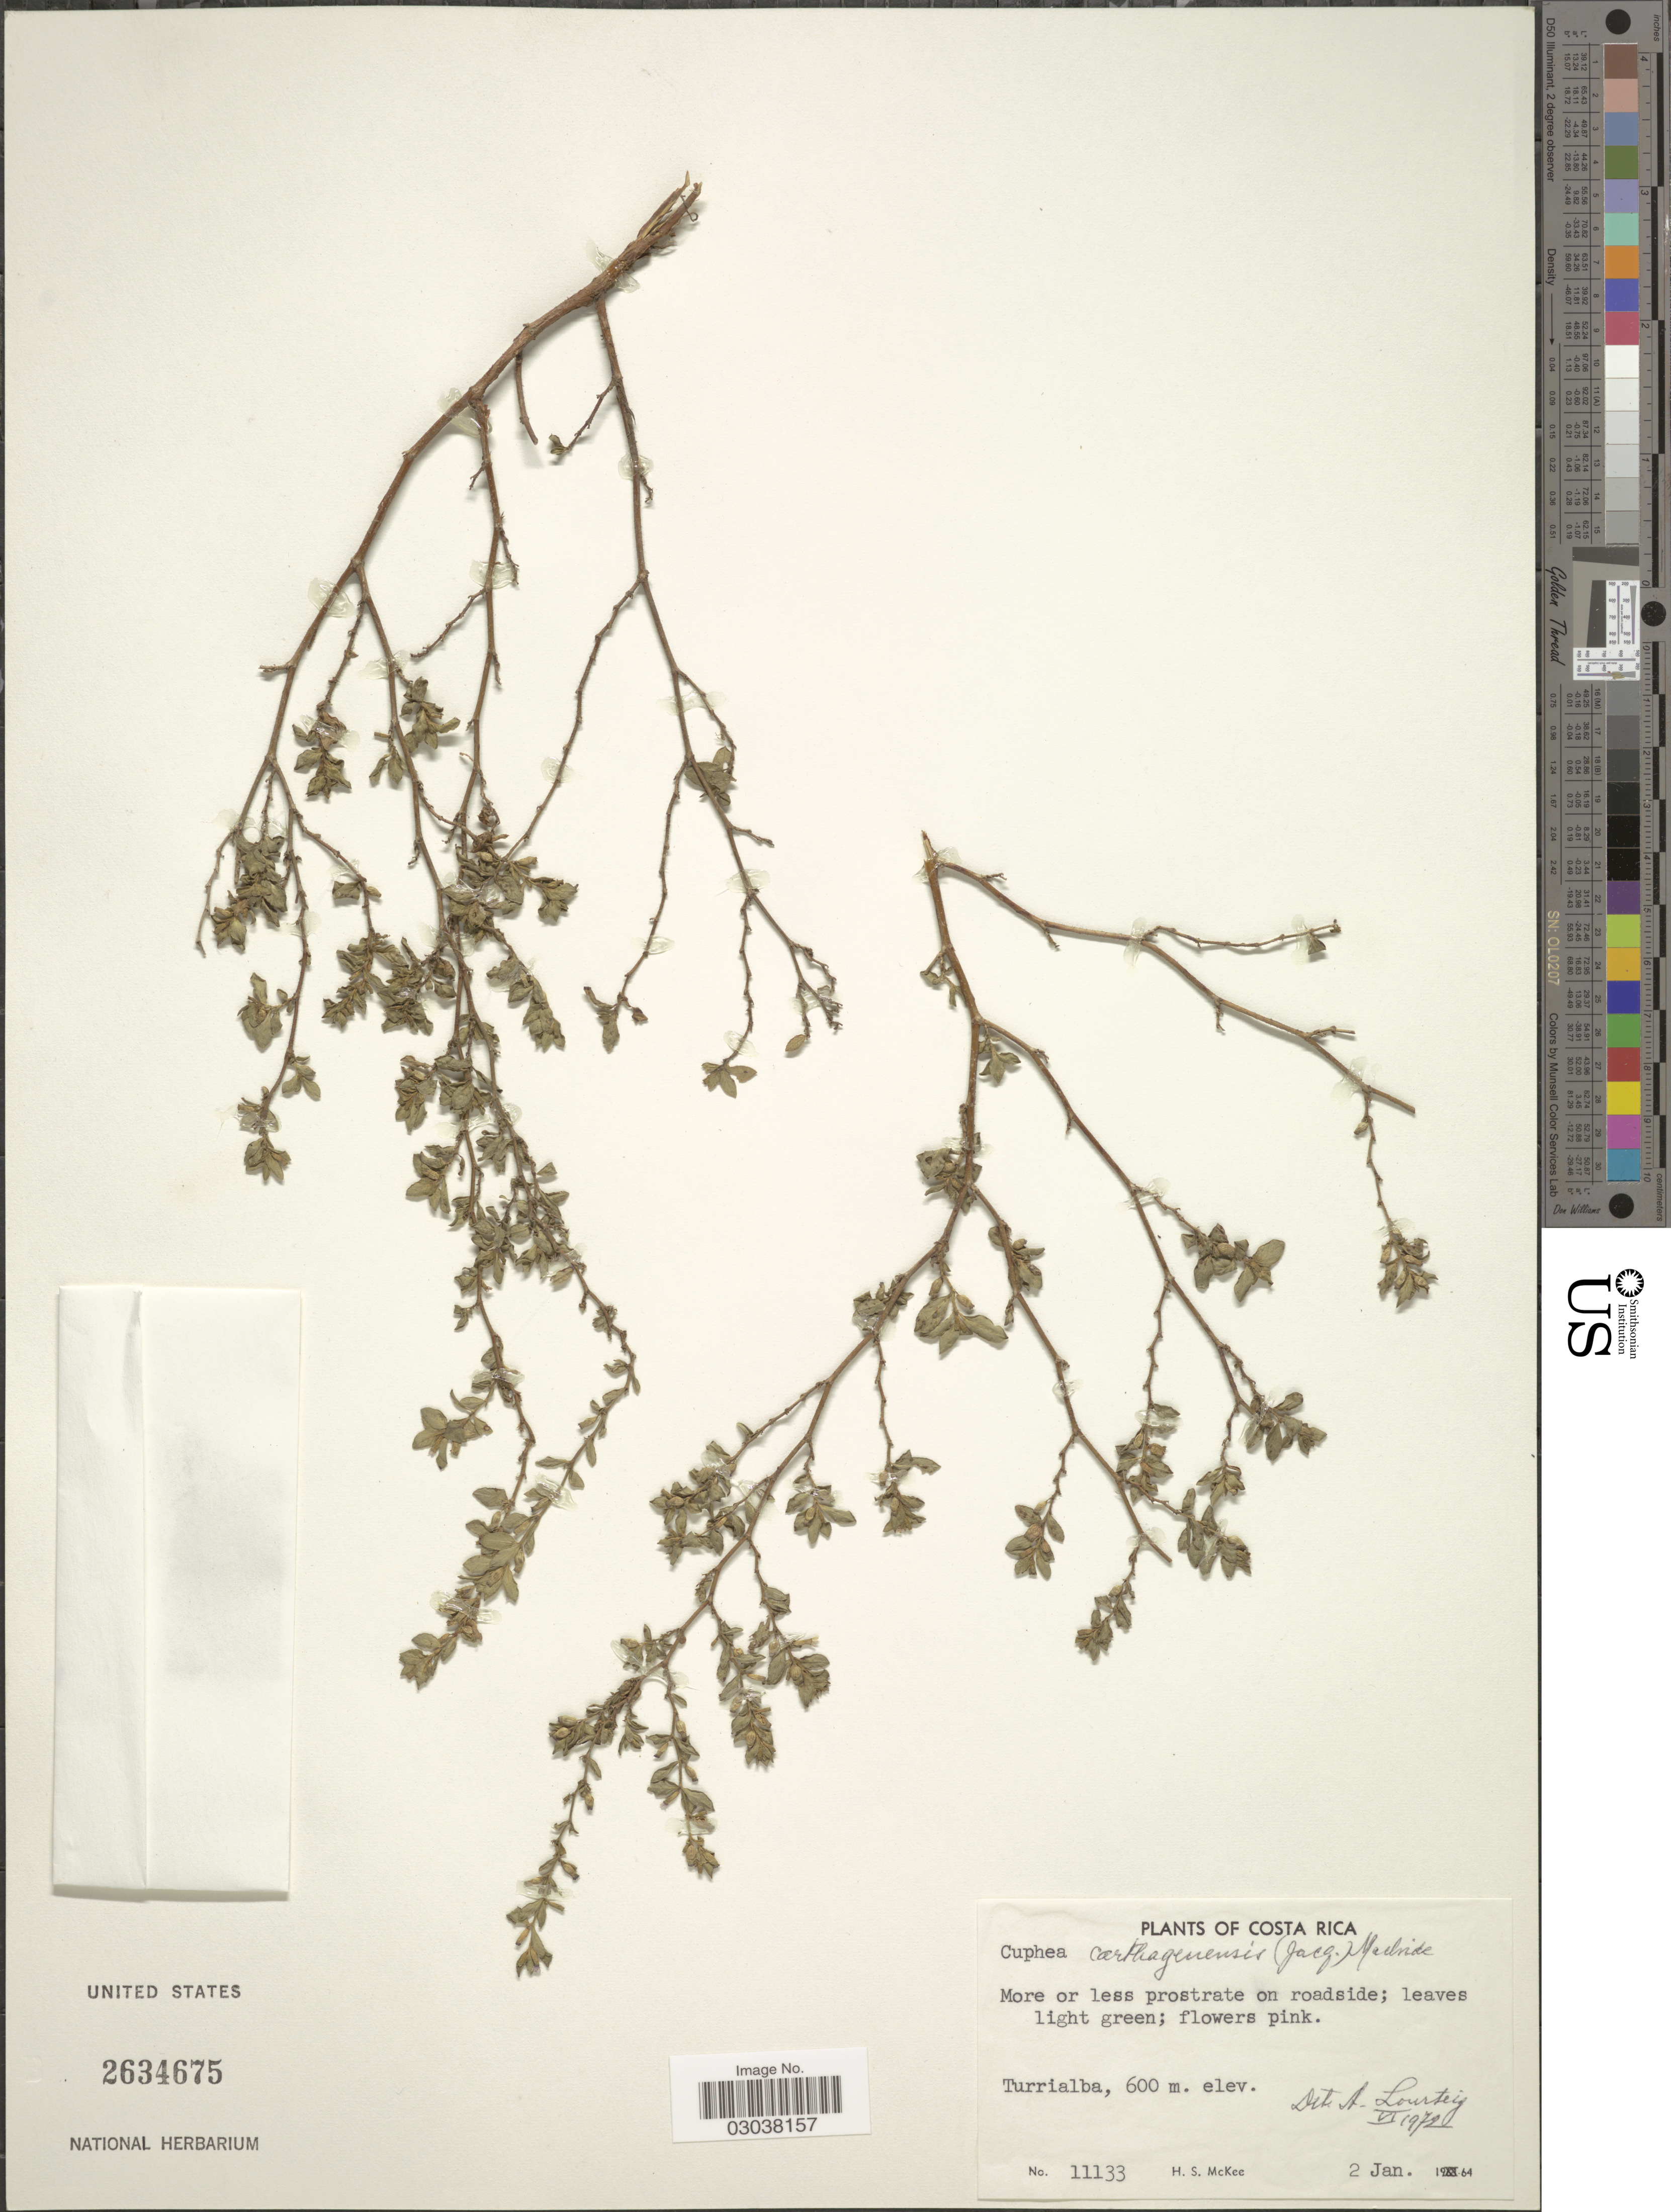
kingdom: Plantae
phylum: Tracheophyta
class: Magnoliopsida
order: Myrtales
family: Lythraceae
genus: Cuphea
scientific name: Cuphea carthagenensis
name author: (Jacq.) J.F. Macbr.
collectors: H. S. McKee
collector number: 11133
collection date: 1964-01-02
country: Costa Rica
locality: Turrialba.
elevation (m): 600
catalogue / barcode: US 2634675